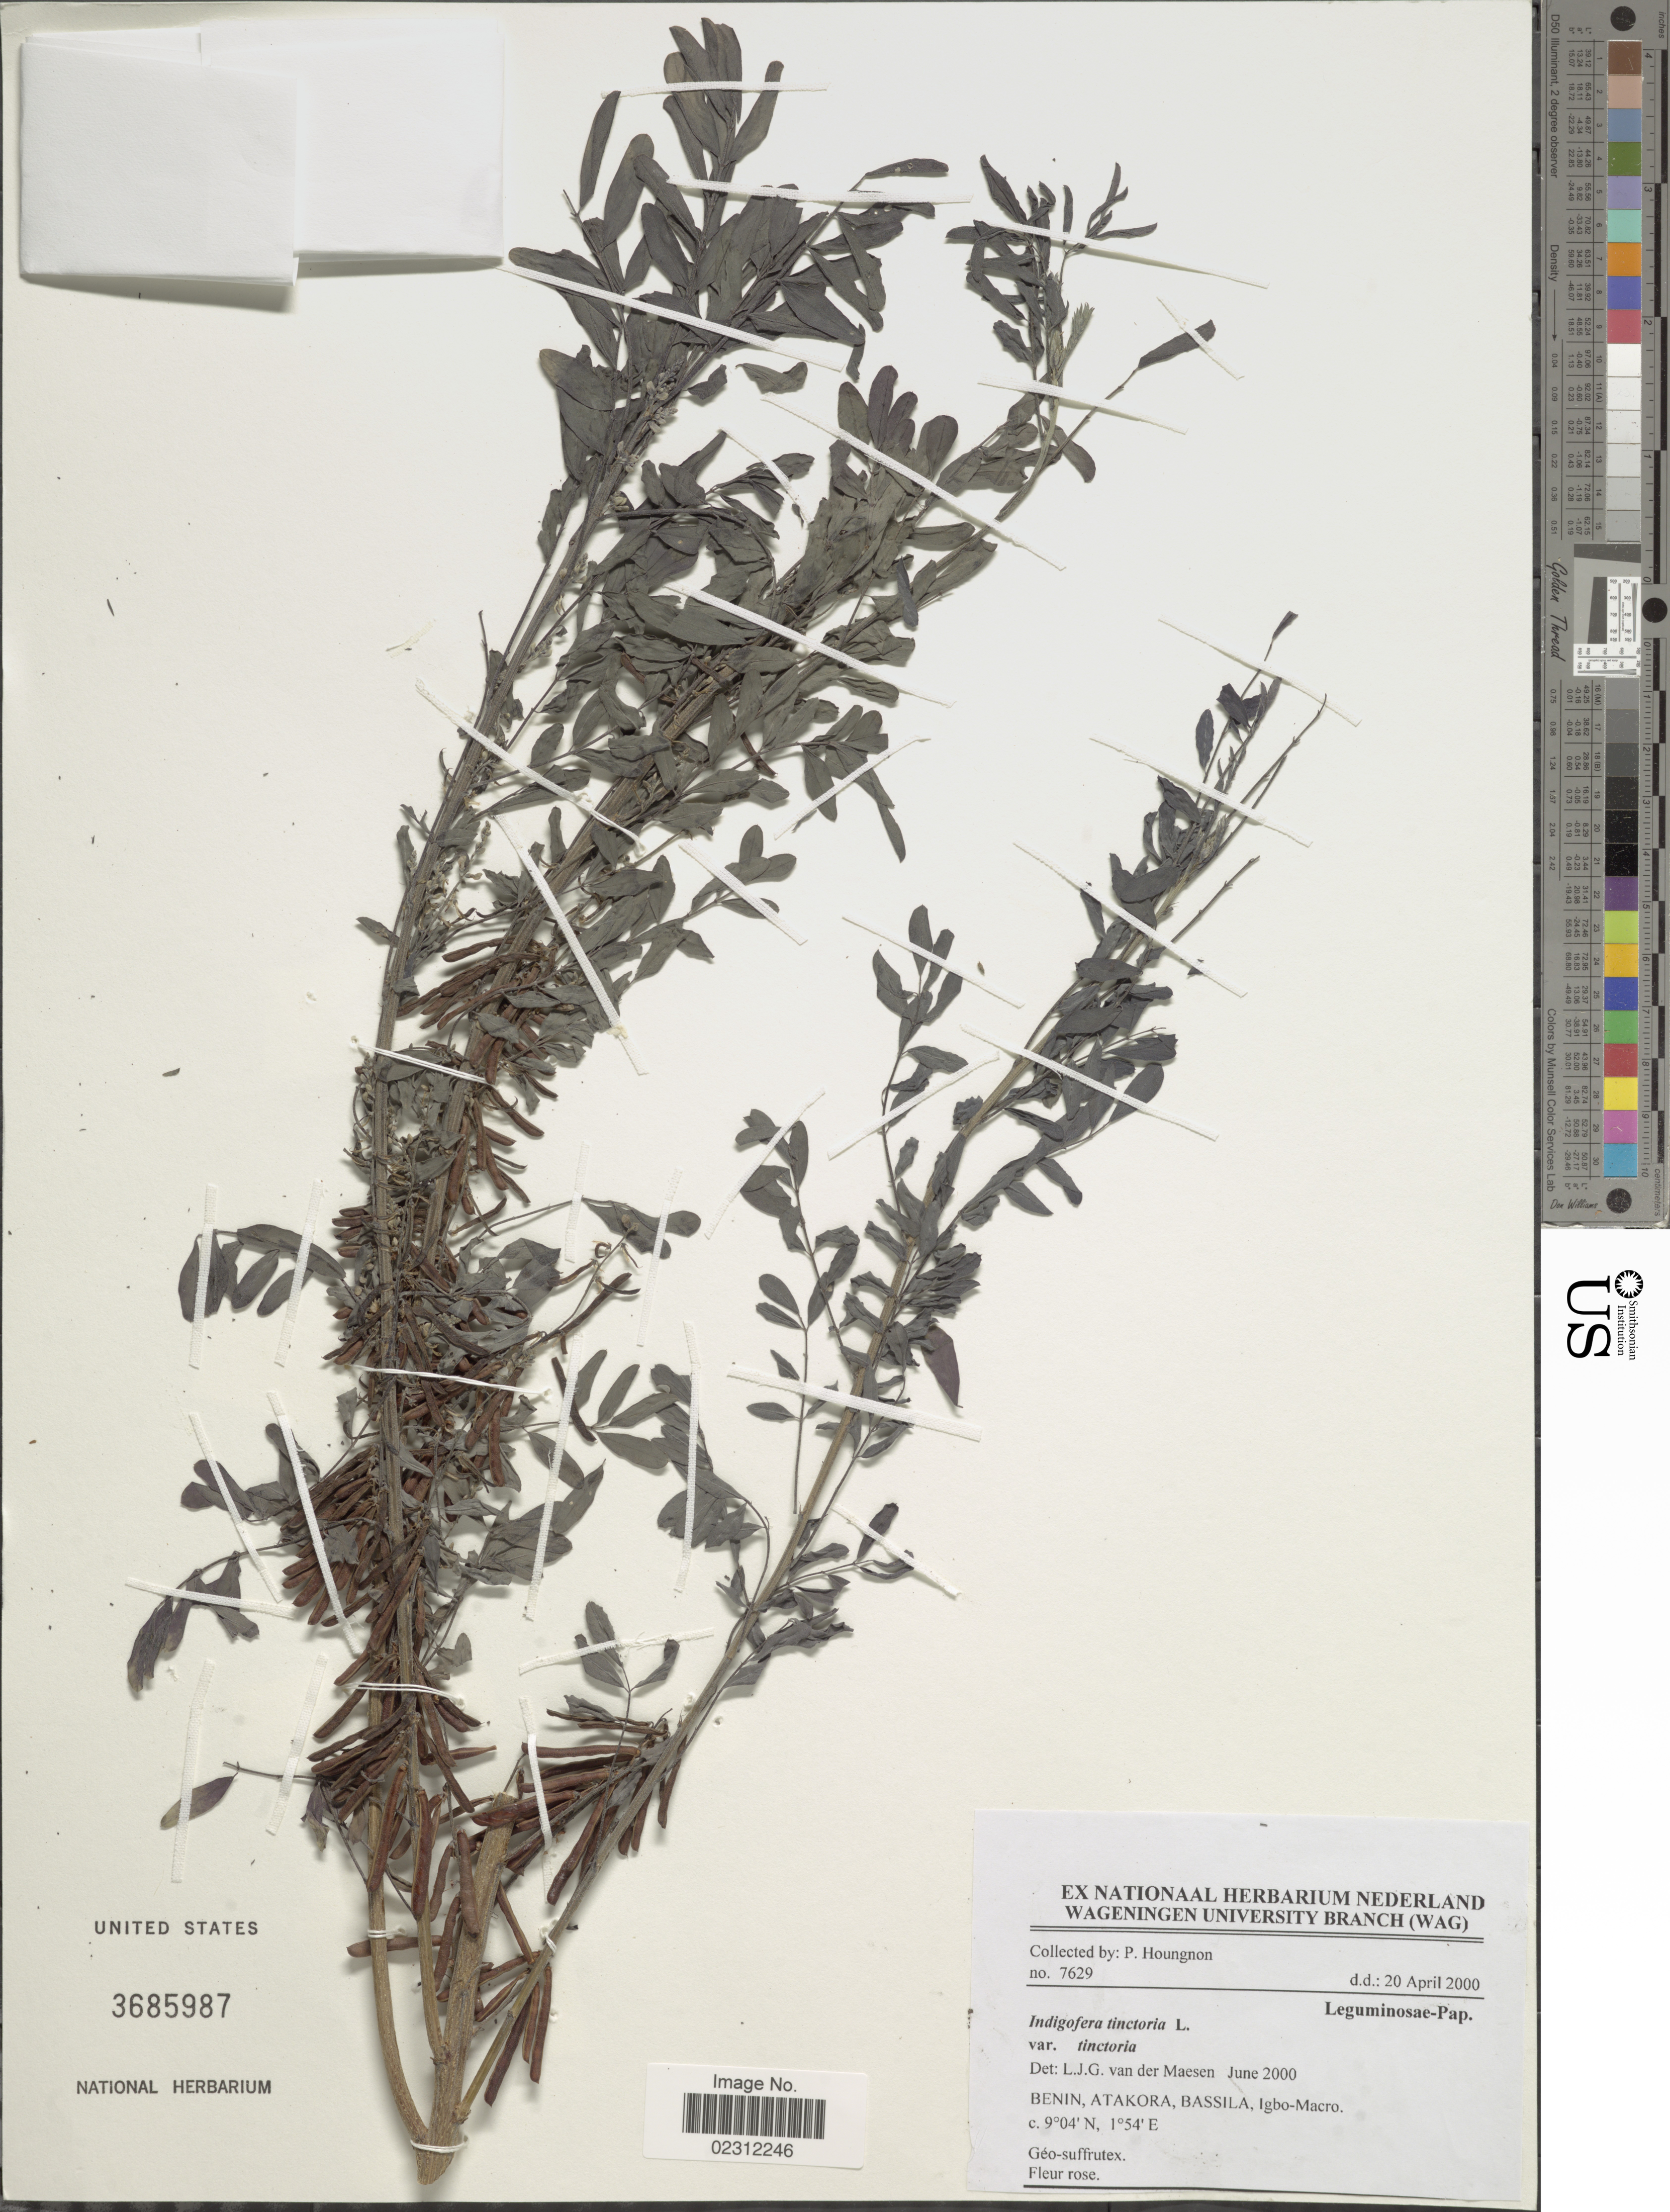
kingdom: Plantae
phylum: Tracheophyta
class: Magnoliopsida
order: Fabales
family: Fabaceae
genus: Indigofera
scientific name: Indigofera tinctoria sensu Naves non L.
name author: Naves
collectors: P. Houngnon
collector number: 7629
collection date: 2000-04-20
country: Benin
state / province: Atakora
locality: Bassila, Igbo-Macro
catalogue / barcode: US 3685987